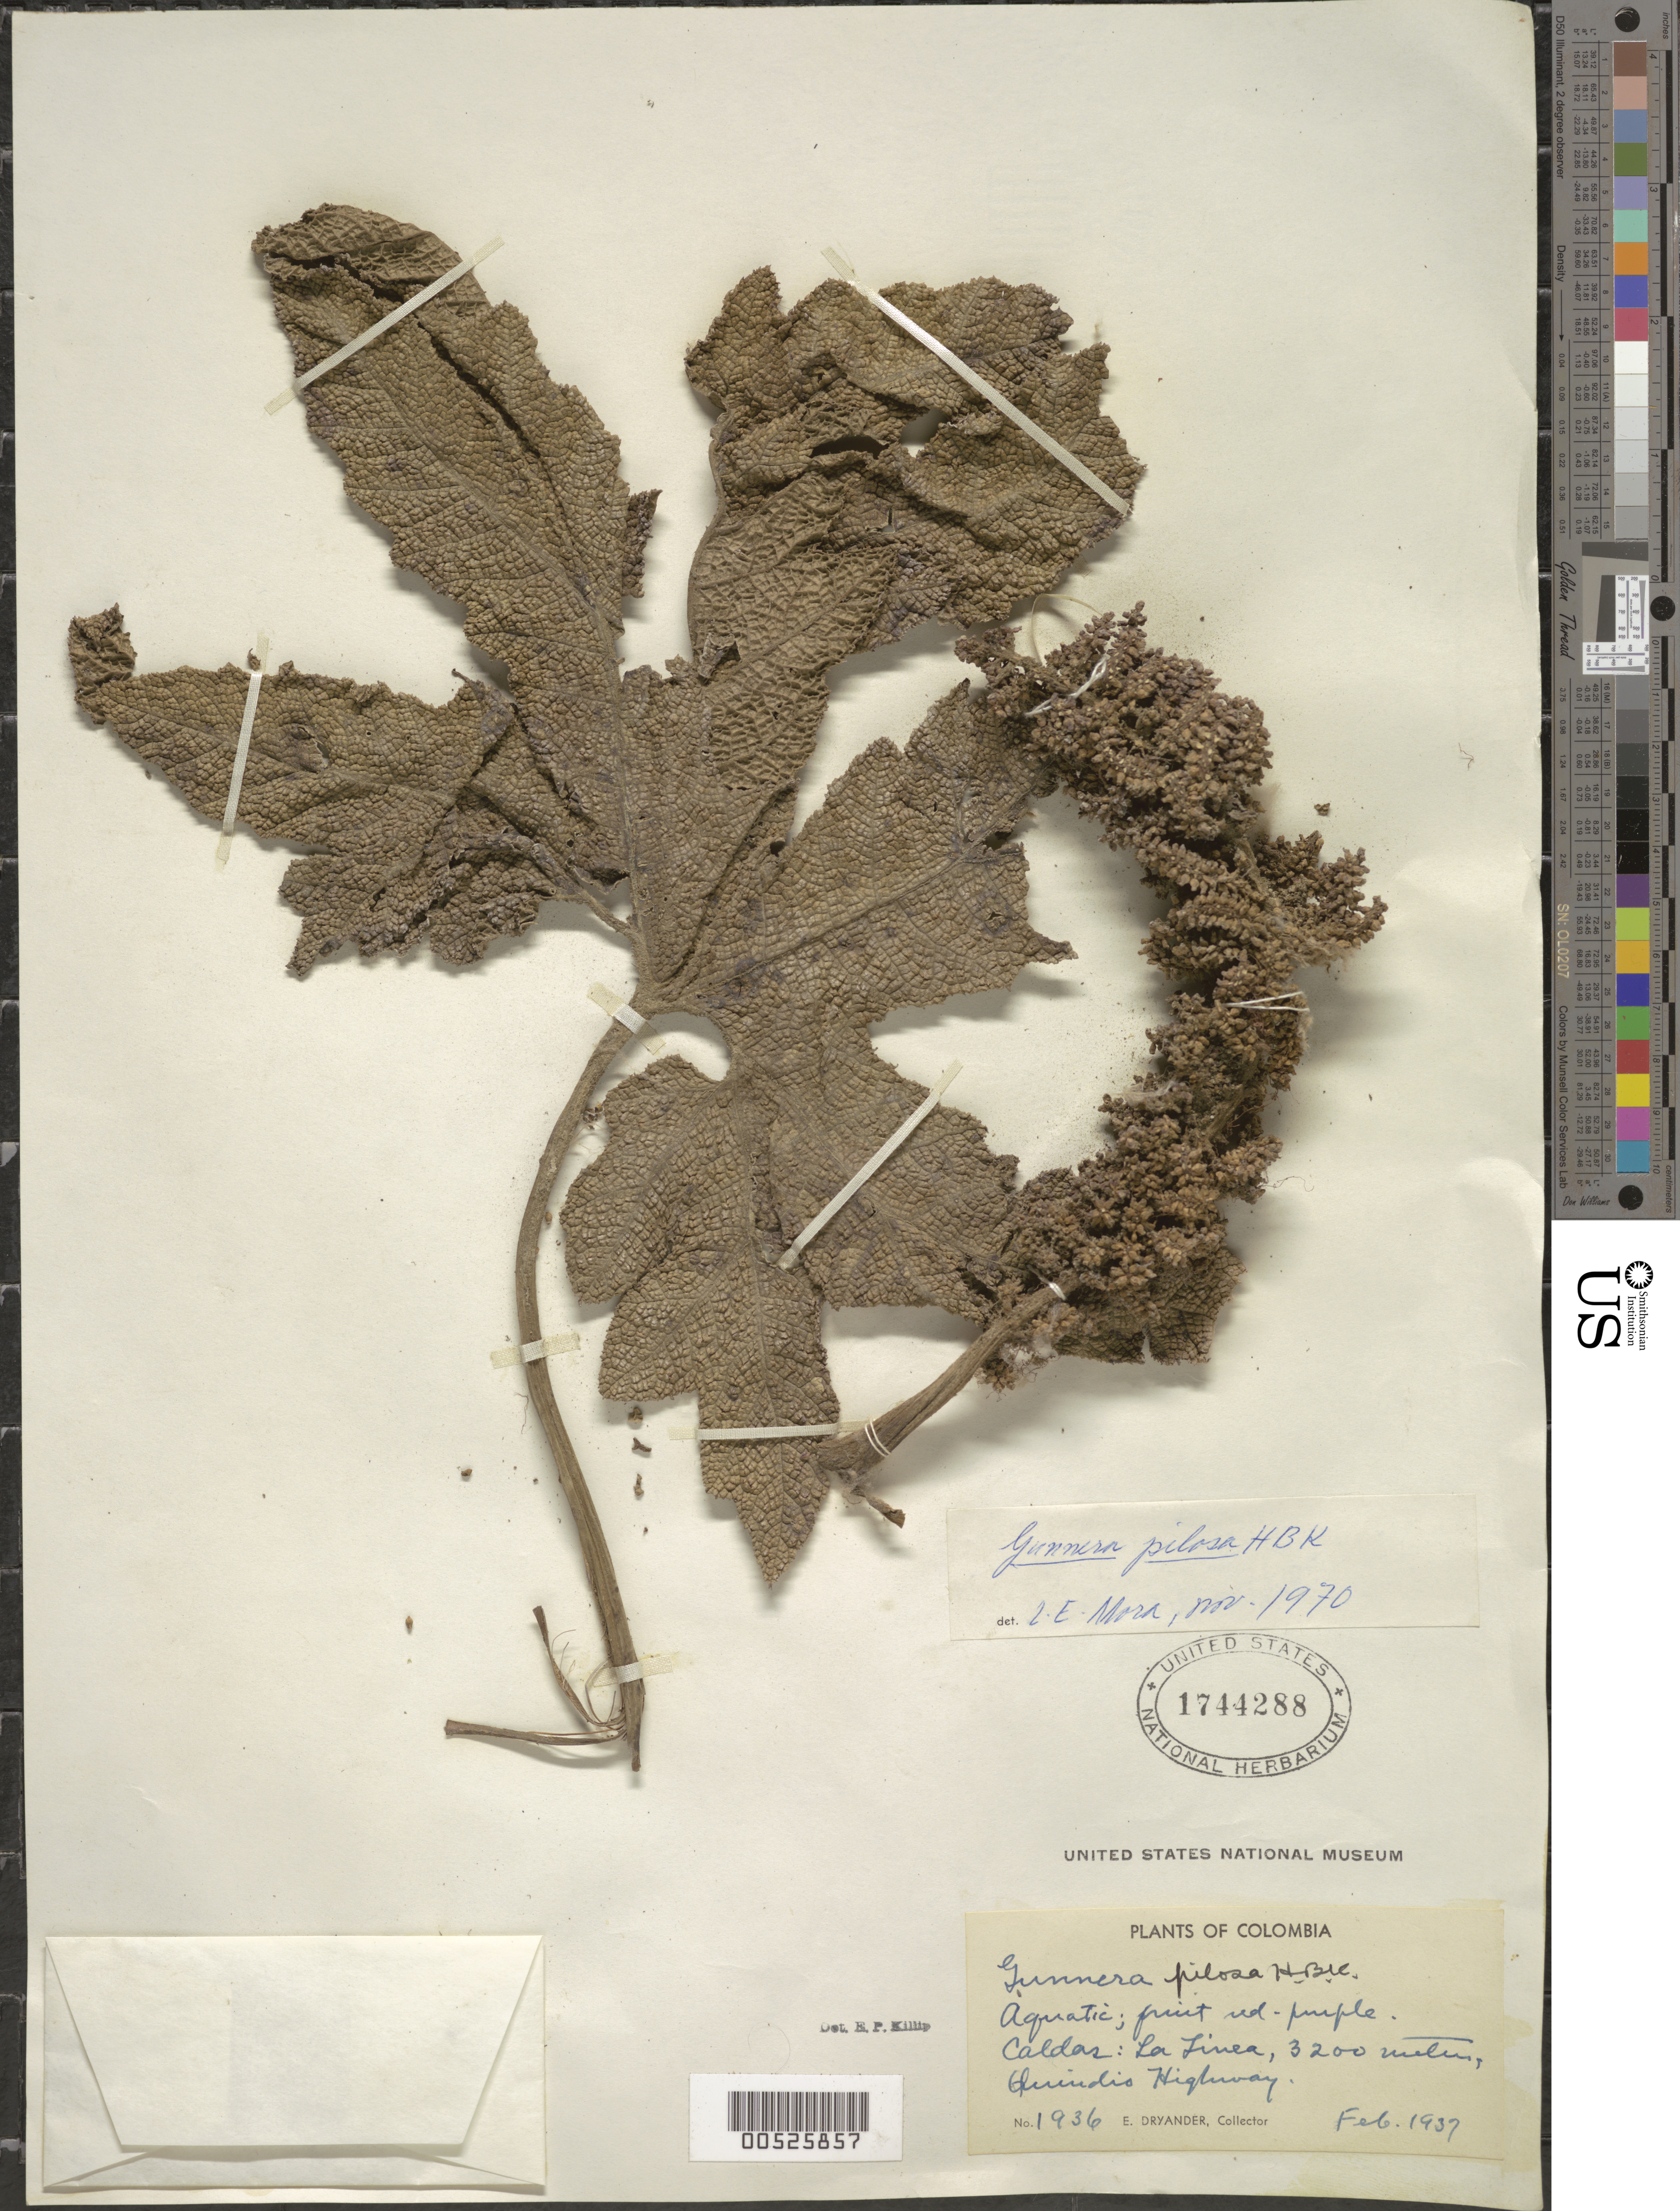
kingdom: Plantae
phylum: Tracheophyta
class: Magnoliopsida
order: Gunnerales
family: Gunneraceae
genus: Gunnera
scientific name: Gunnera pilosa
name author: Kunth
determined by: Mora-Osejo, L. E.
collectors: E. I. Dryander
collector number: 1936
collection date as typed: Feb 1937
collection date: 1937-02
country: Colombia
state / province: Caldas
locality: La Linea, Quindo Hwy.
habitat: Aquatic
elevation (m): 3200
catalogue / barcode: US 1744288